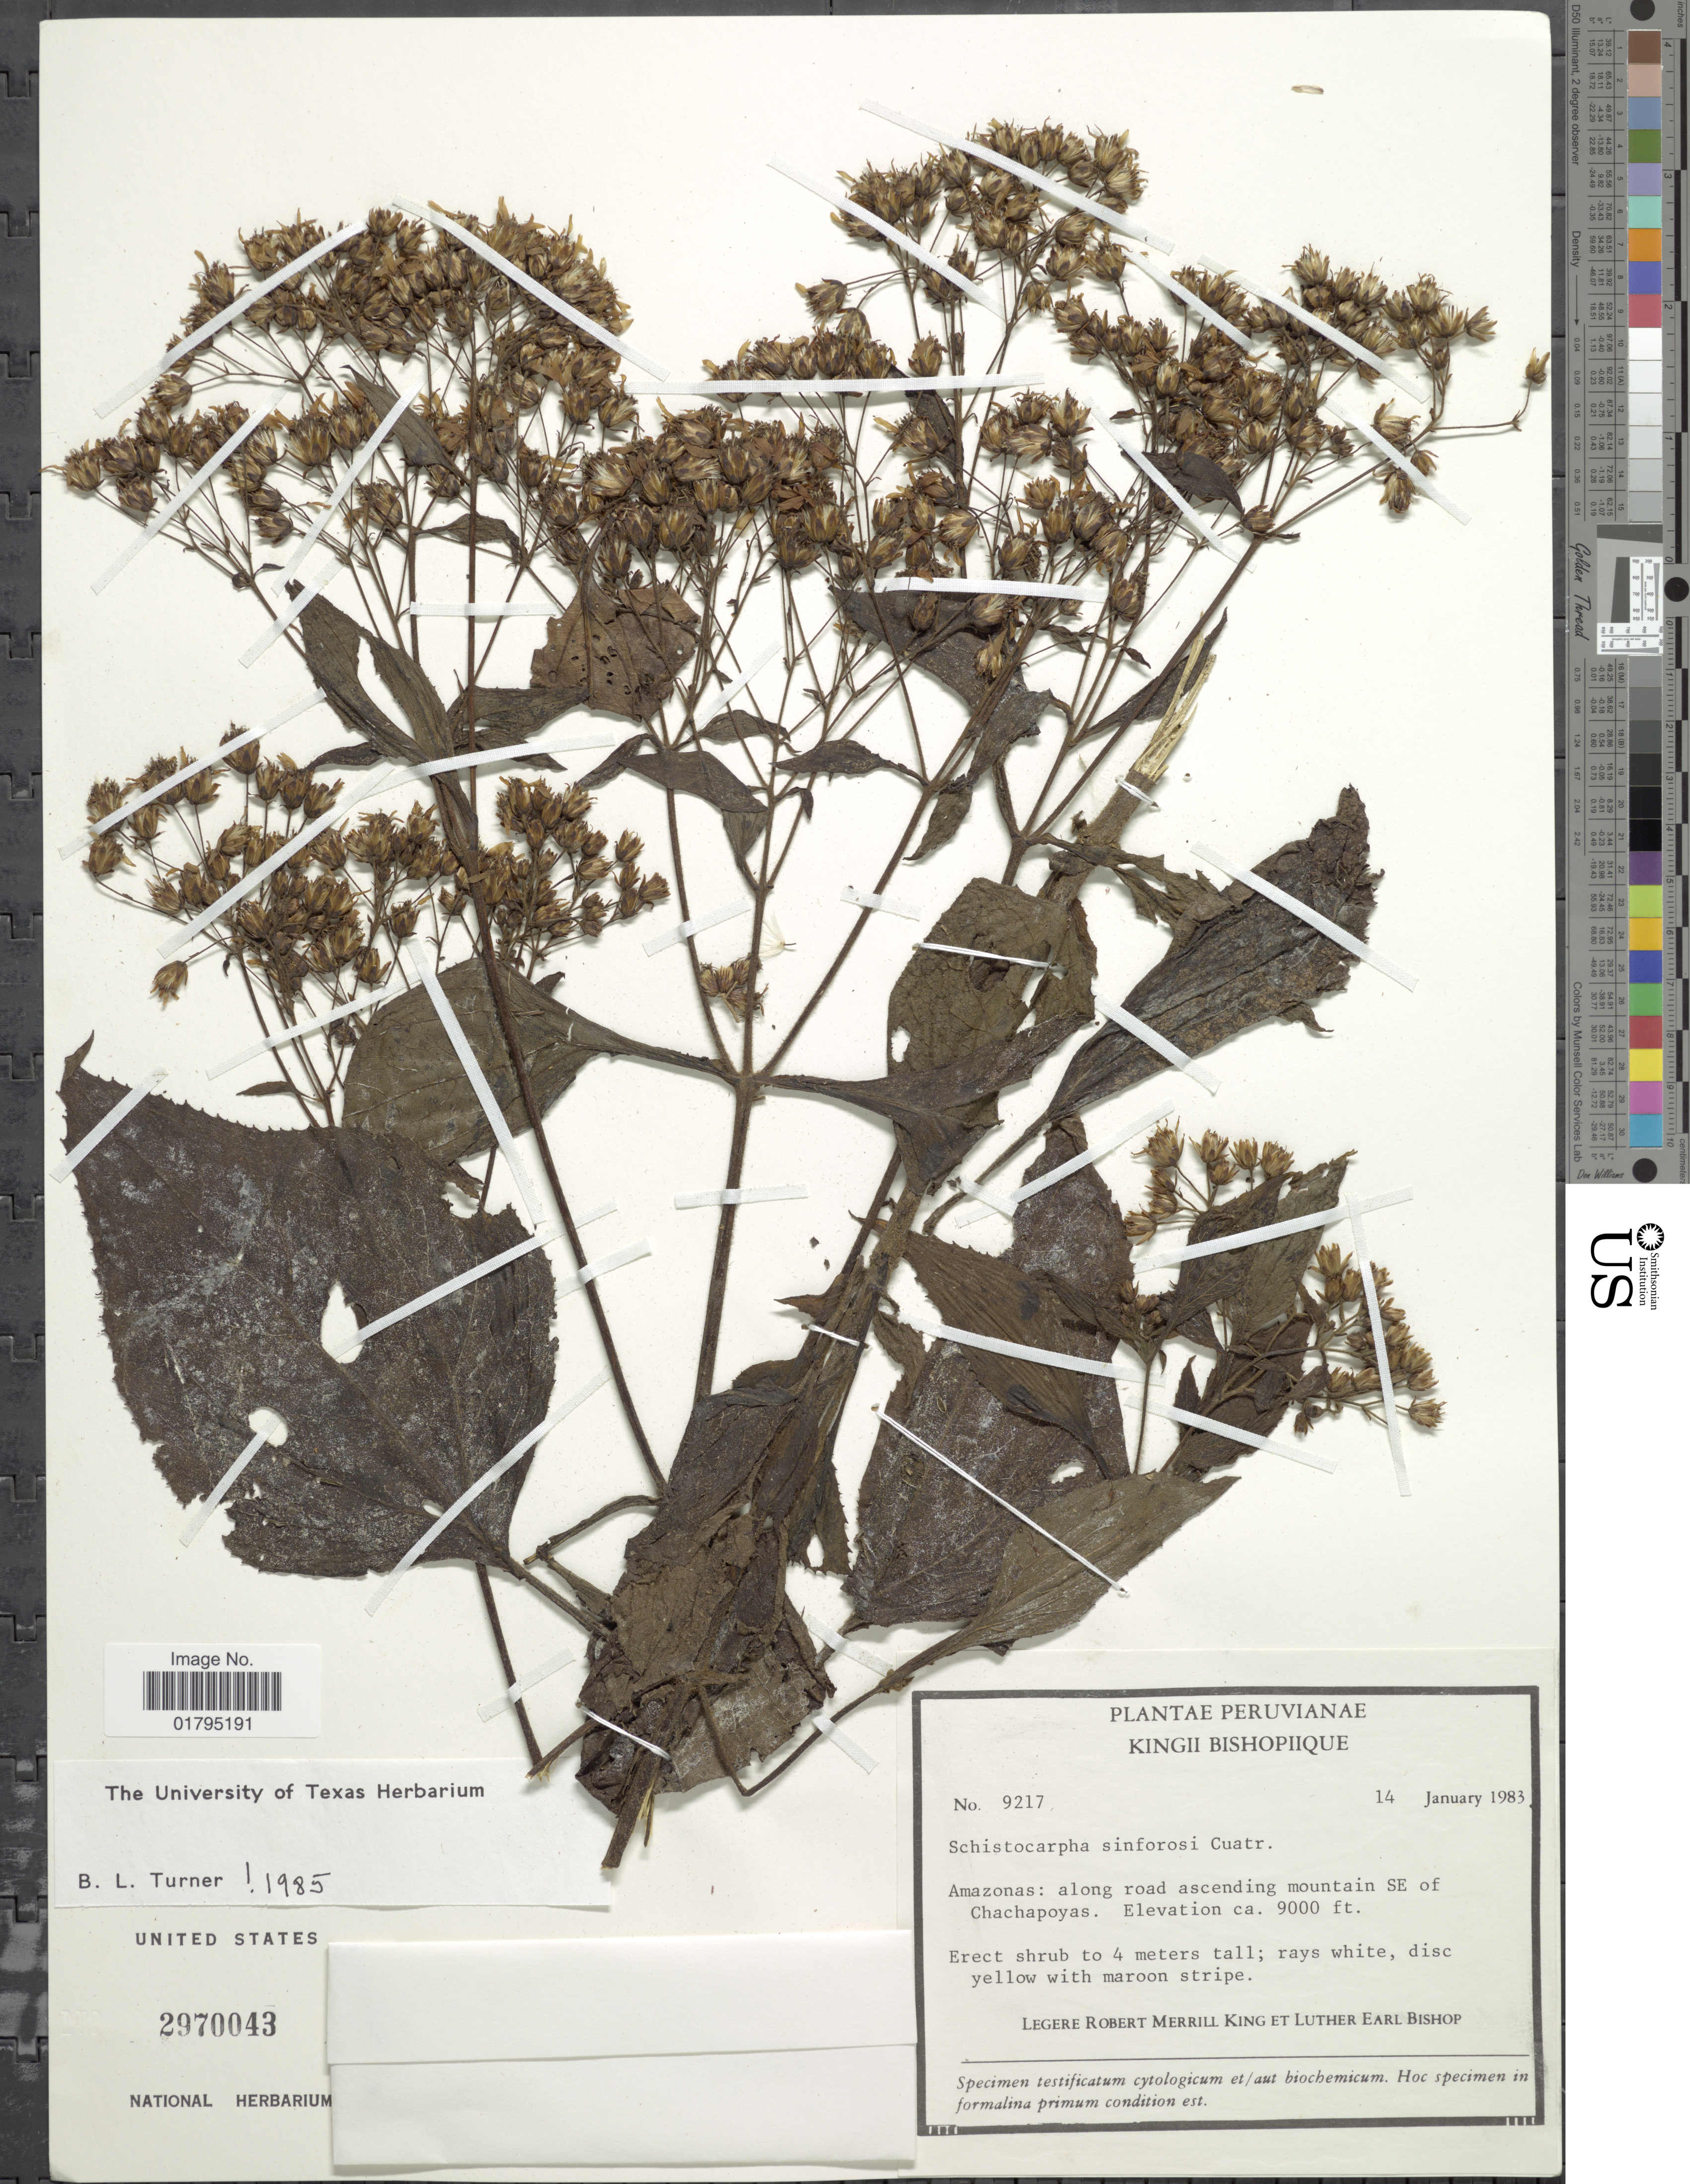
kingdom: Plantae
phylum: Tracheophyta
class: Magnoliopsida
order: Asterales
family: Asteraceae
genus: Schistocarpha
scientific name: Schistocarpha sinforosii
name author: Cuatrec.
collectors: R. M. King & L. E. Bishop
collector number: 9217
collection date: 1983-01-14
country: Peru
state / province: Amazonas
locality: Amazonas: along road ascending mountain SE of Chachapoyas.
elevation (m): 2743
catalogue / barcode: US 2970043